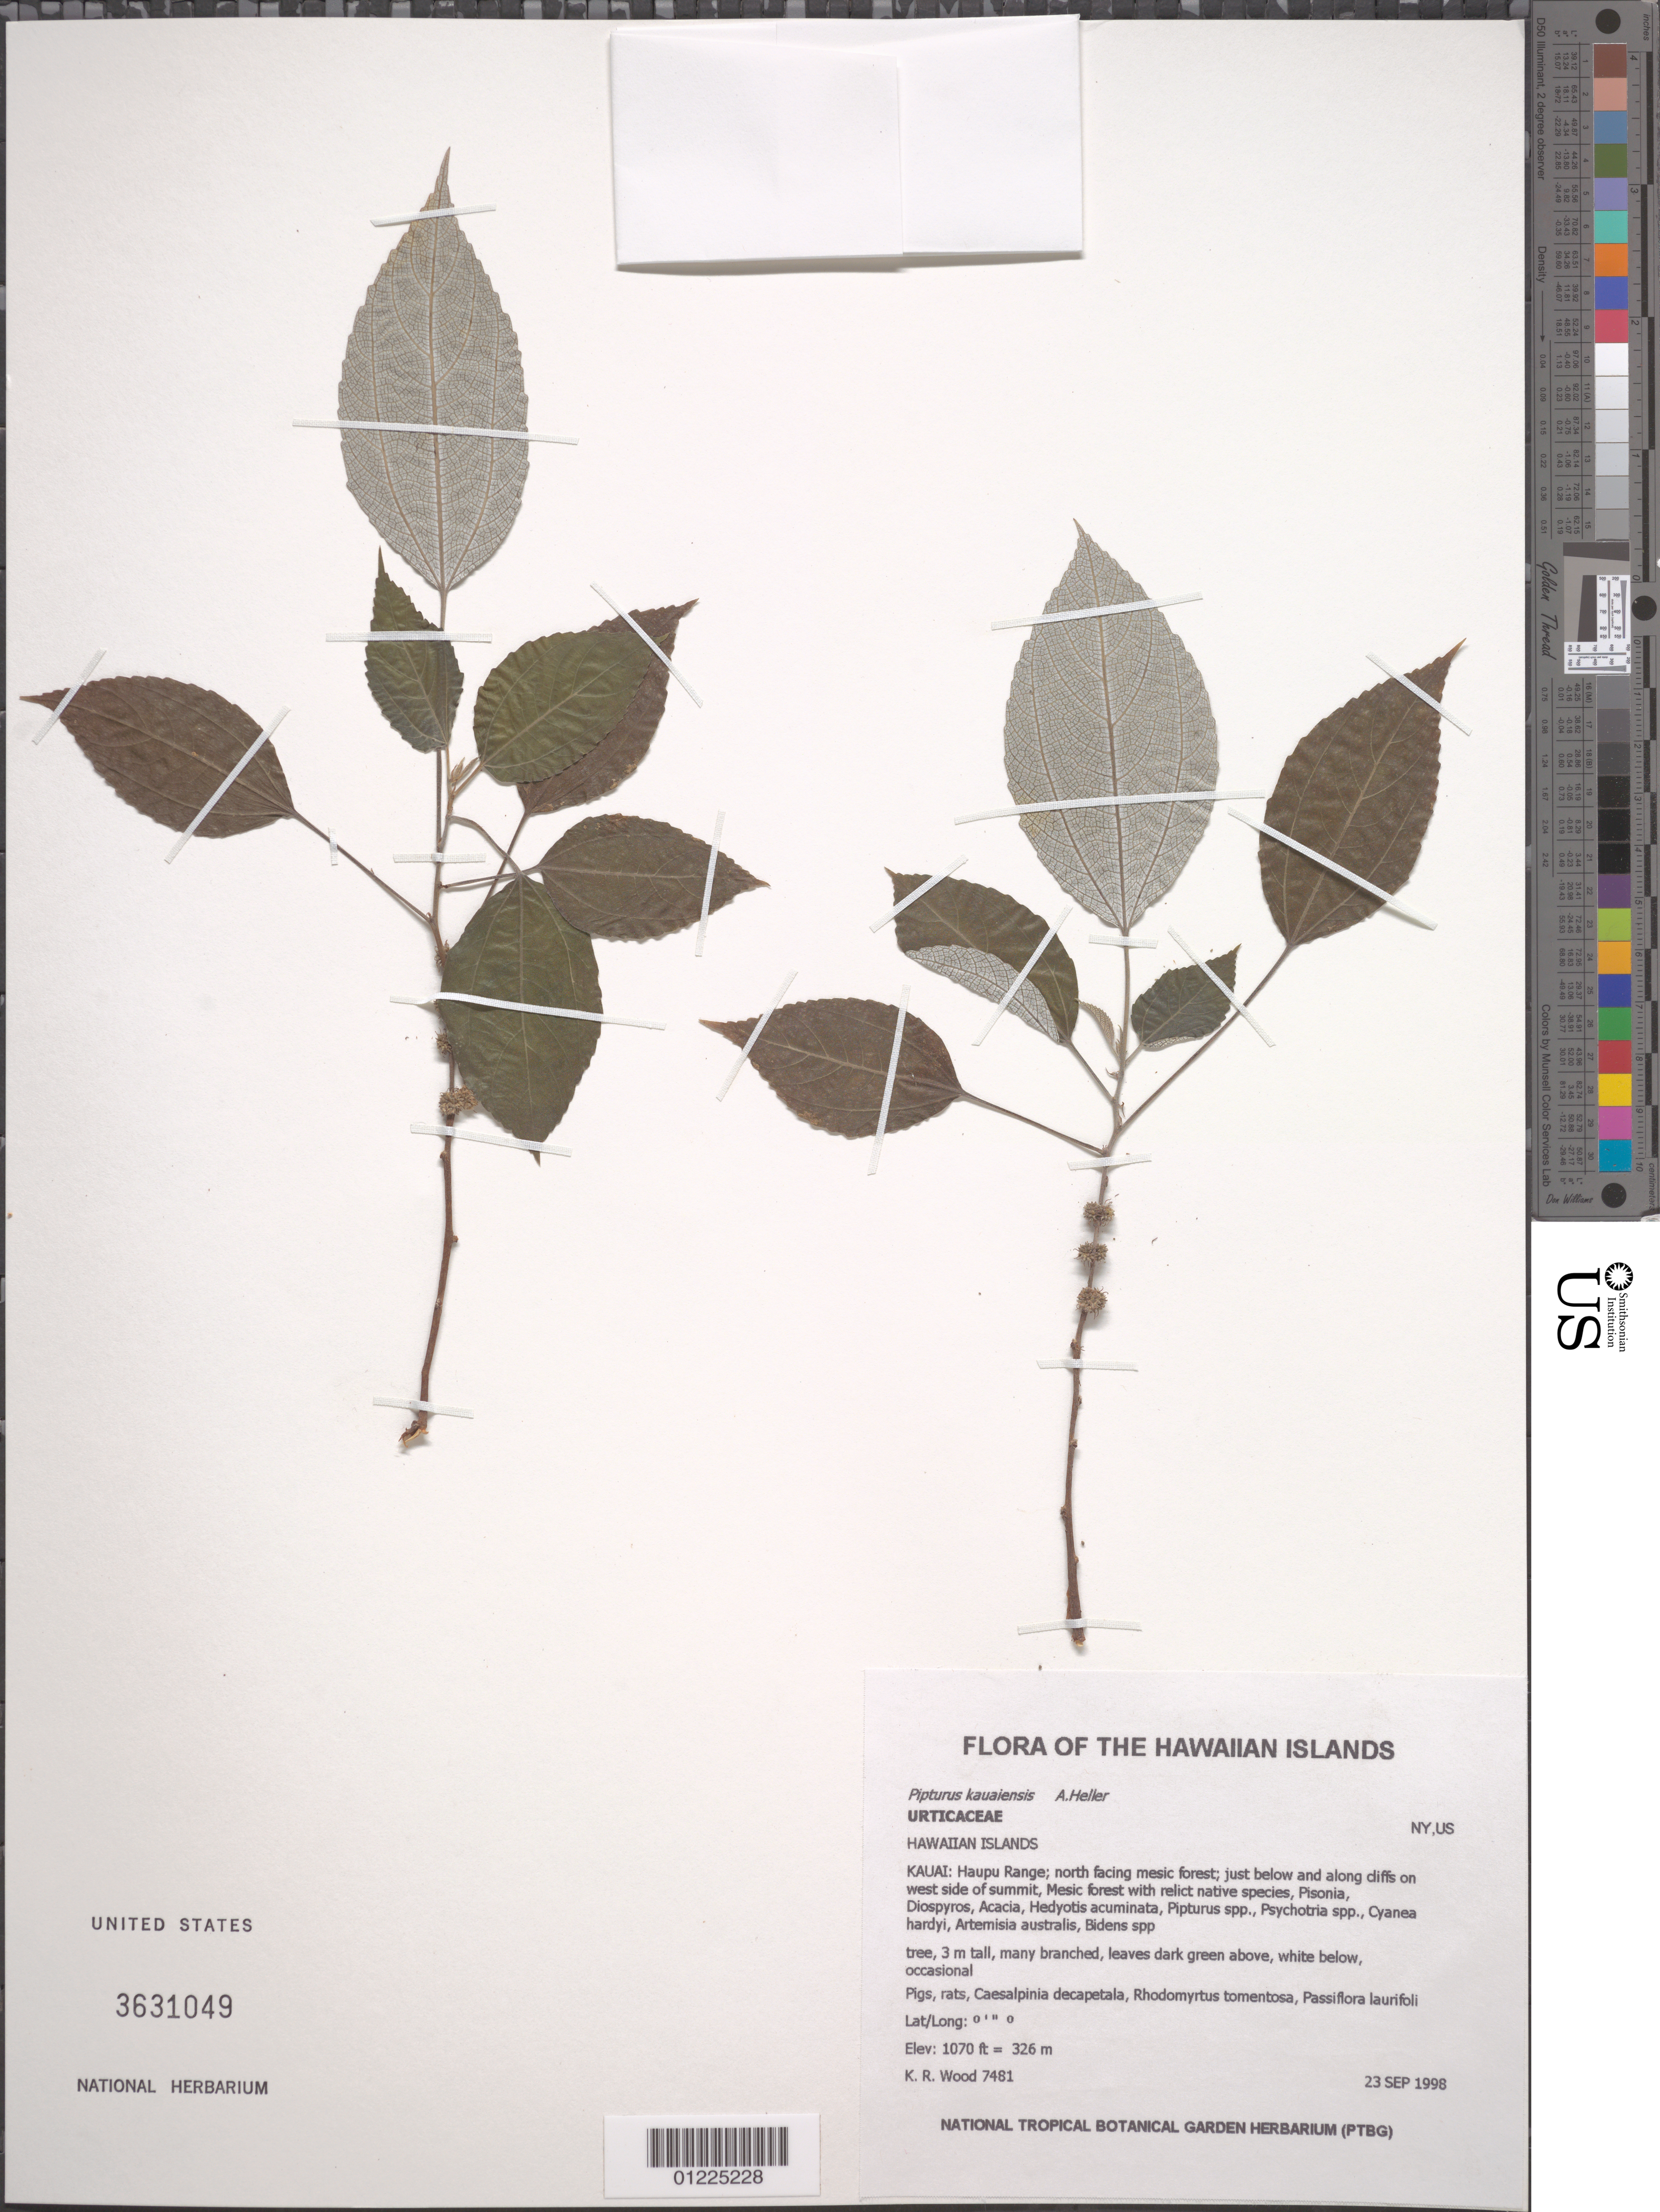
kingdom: Plantae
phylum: Tracheophyta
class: Magnoliopsida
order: Rosales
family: Urticaceae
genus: Pipturus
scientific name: Pipturus kauaiensis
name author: A. Heller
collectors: K. R. Wood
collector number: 7481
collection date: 1998-09-23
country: United States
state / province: Hawaii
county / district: Kauai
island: Kaua'i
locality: Haupu Range,north facing mesic forest; just below and along cliffs on west side of summit.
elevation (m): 326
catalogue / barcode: US 3631049